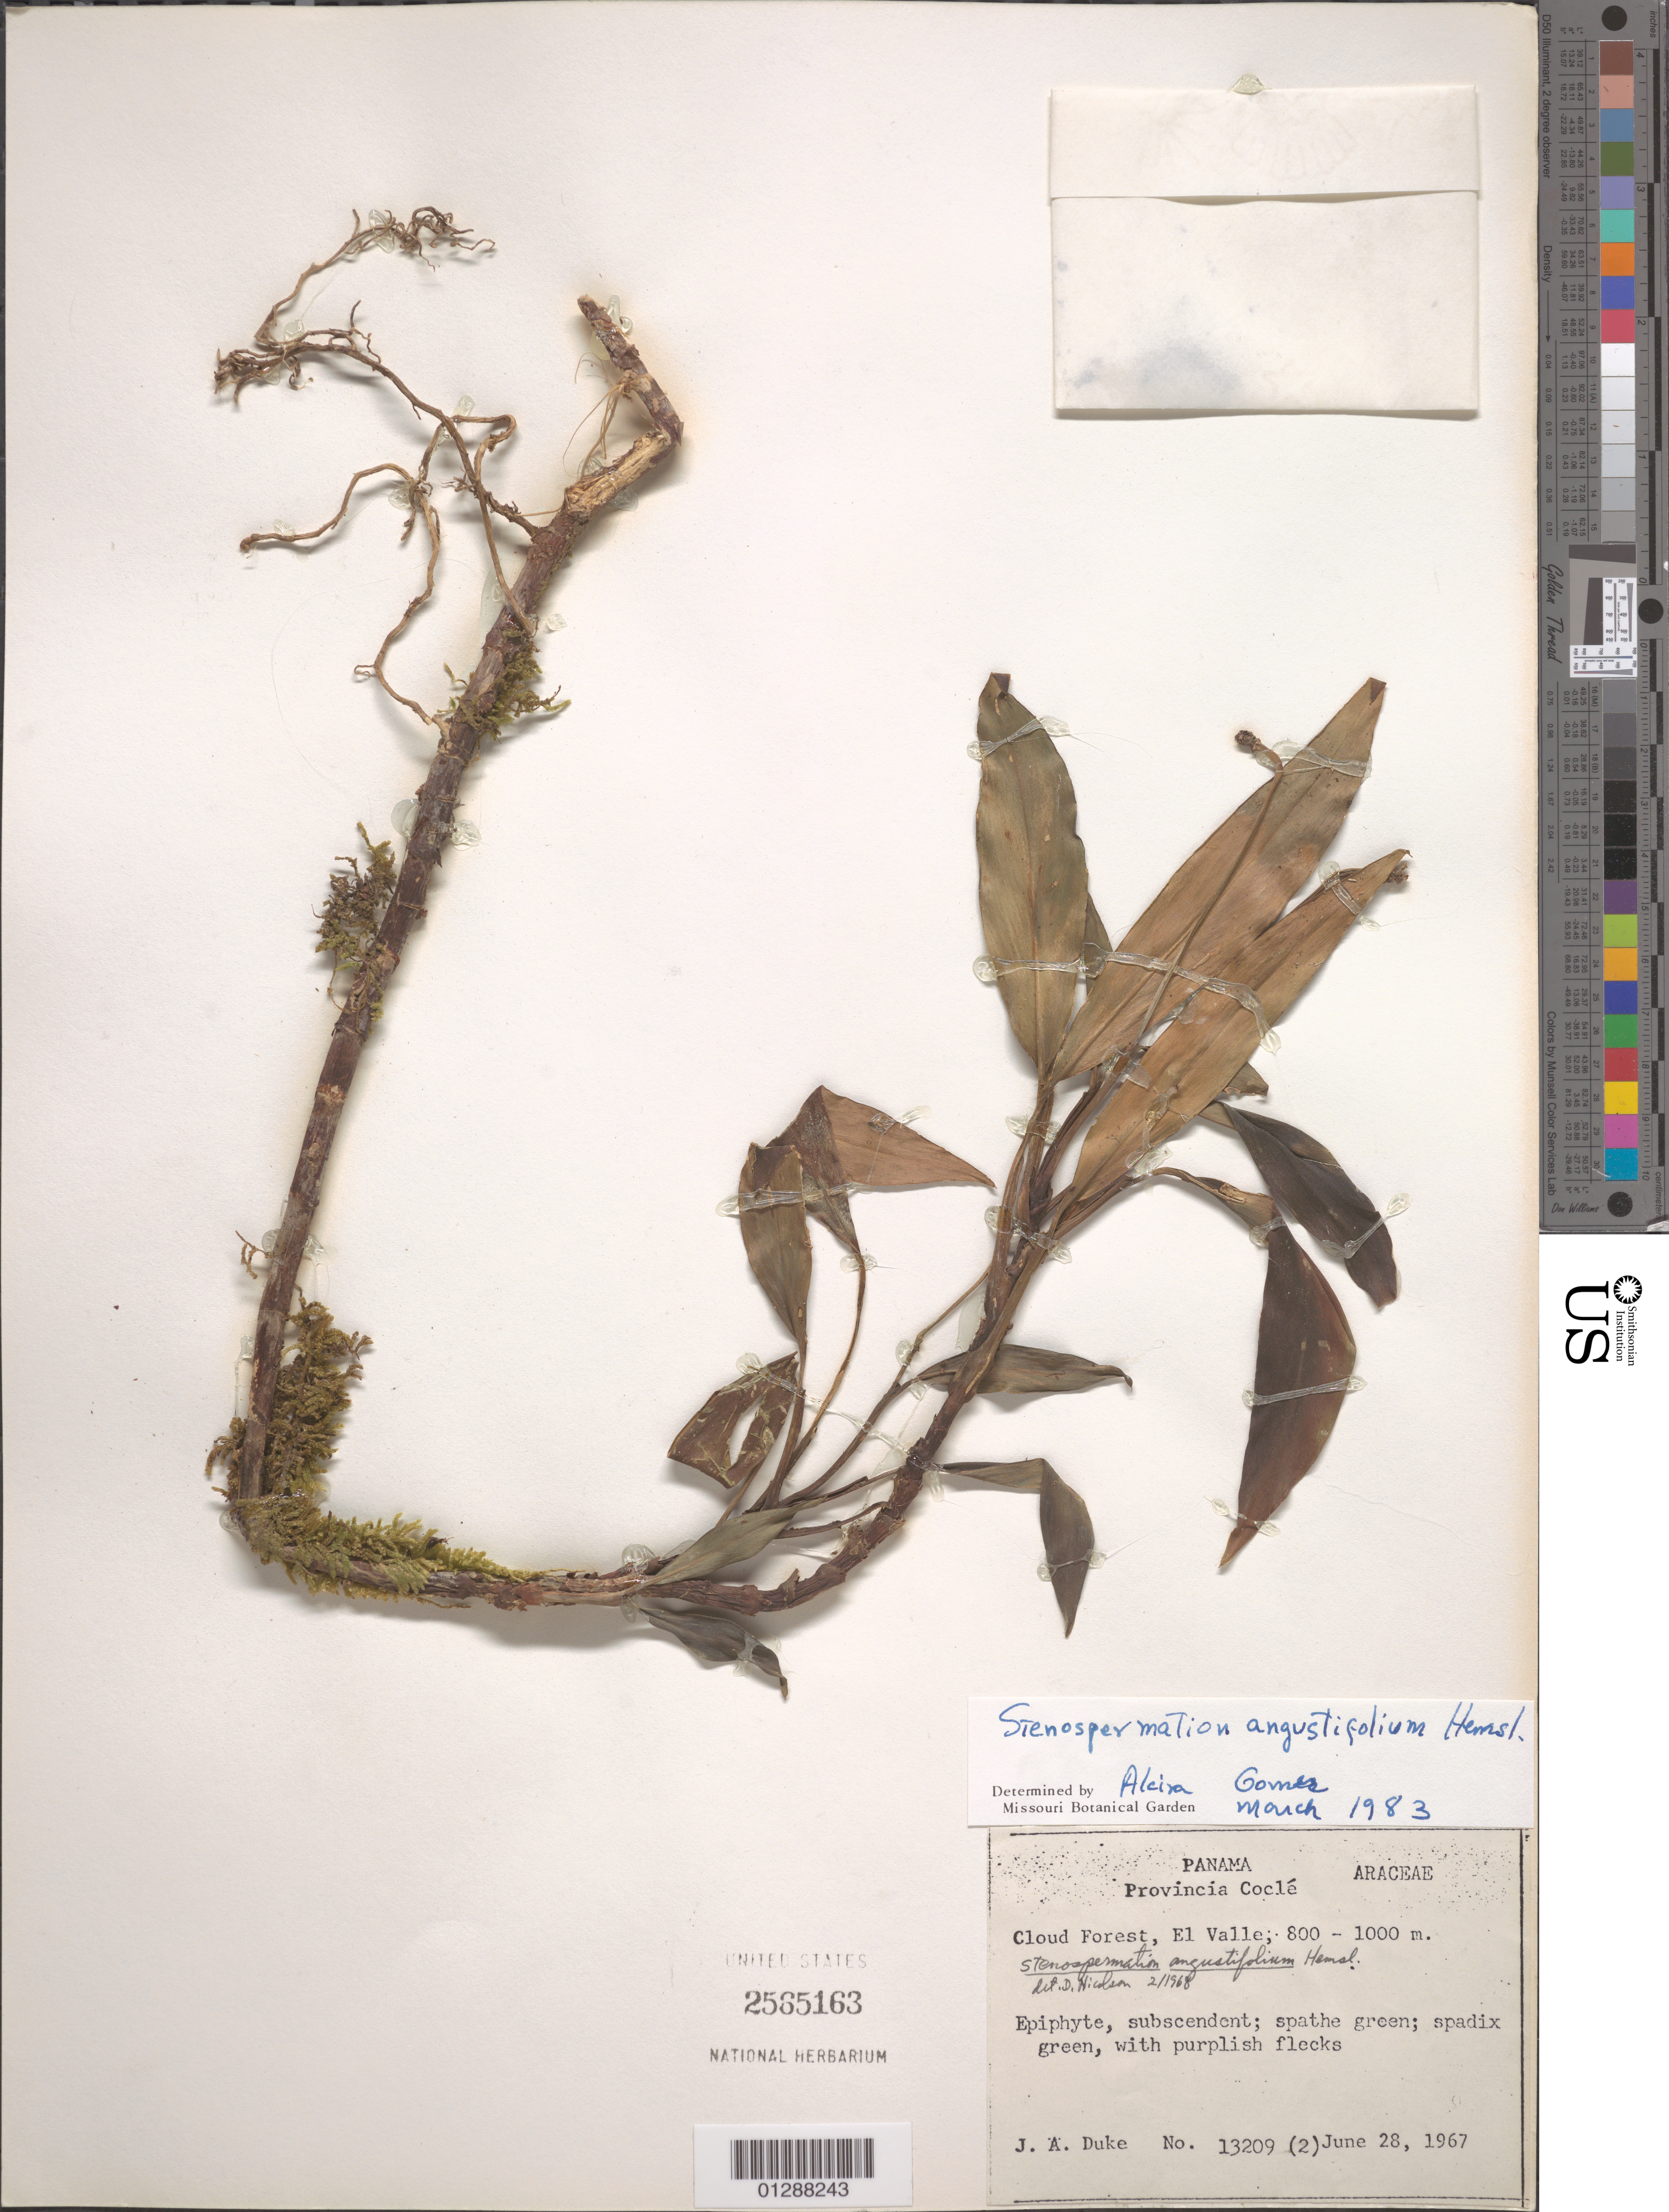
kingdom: Plantae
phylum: Tracheophyta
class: Liliopsida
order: Alismatales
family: Araceae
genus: Stenospermation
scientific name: Stenospermation angustifolium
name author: Hemsl.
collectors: J. A. Duke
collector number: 13209 (2)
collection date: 1967-06-28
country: Panama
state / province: Cocle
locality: Cloud Forest, El Valle.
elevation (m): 800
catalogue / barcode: US 2565163